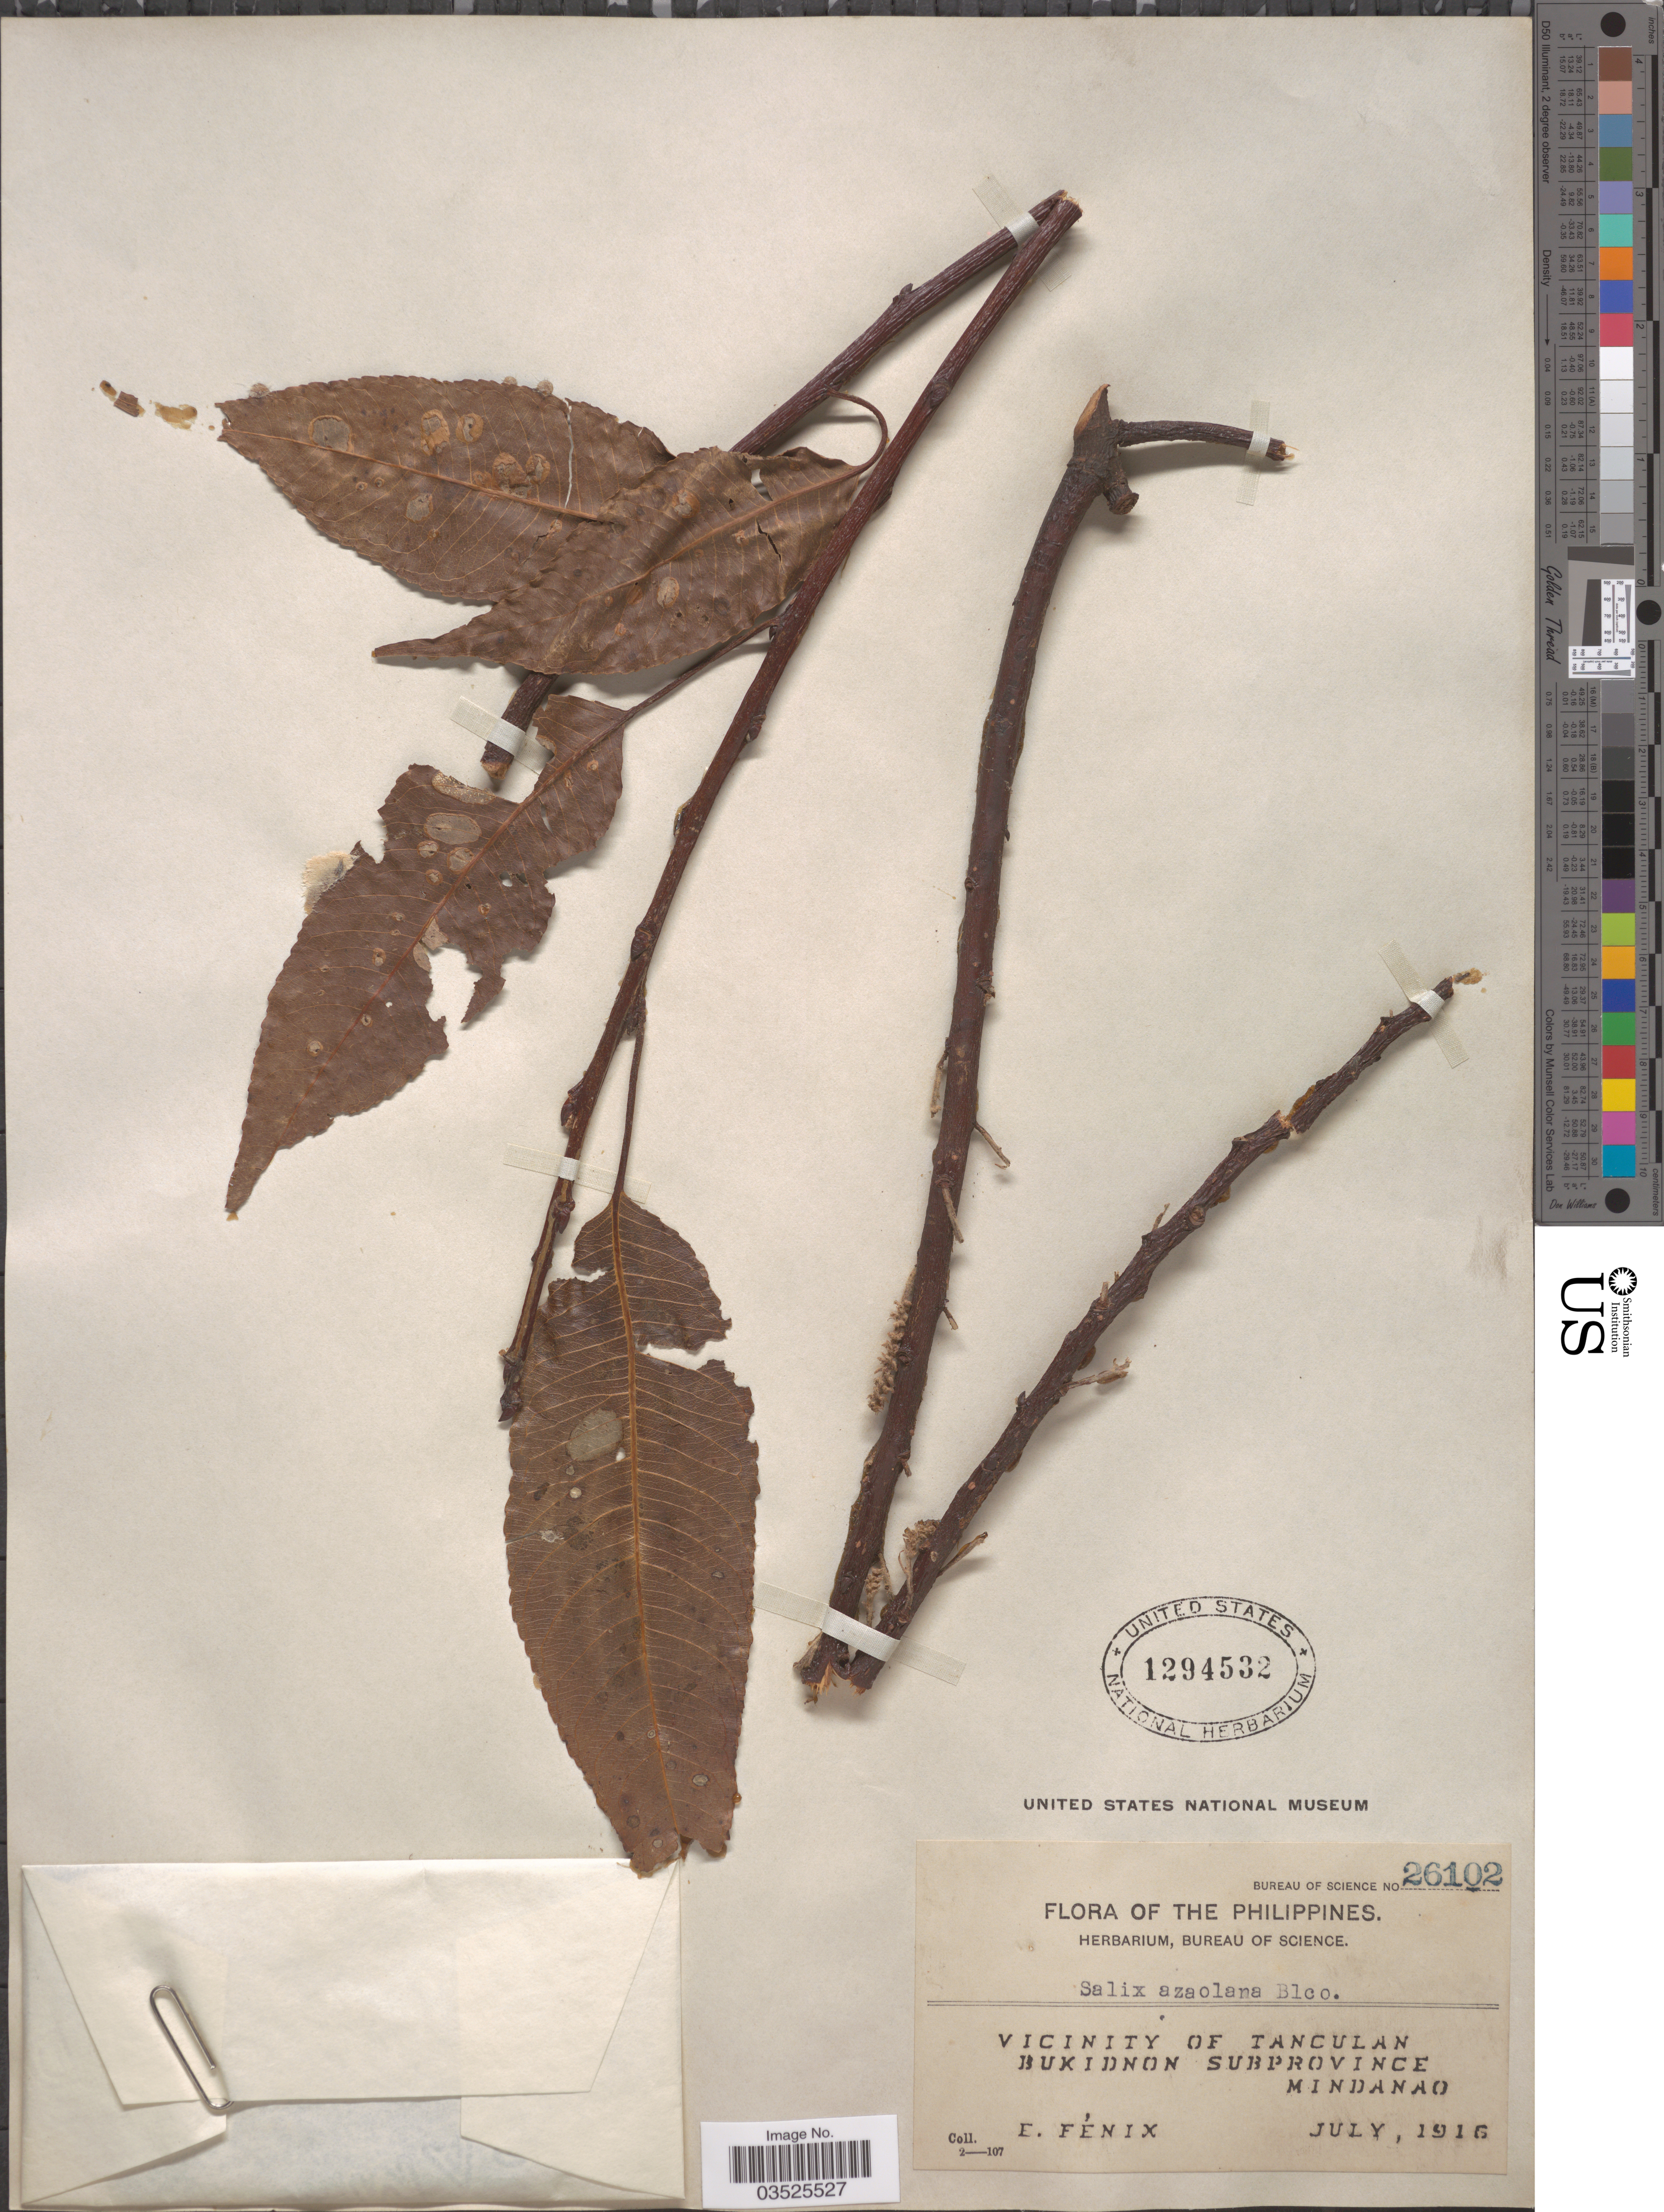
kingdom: Plantae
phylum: Tracheophyta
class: Magnoliopsida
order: Malpighiales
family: Salicaceae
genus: Salix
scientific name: Salix tetrasperma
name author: Roxb.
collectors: E. Fénix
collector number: Bureau of Science 26102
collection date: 1916-07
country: Philippines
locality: Vicinity of Tanculan. Bukidnon Subprovince. Mindanao.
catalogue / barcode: US 1294532